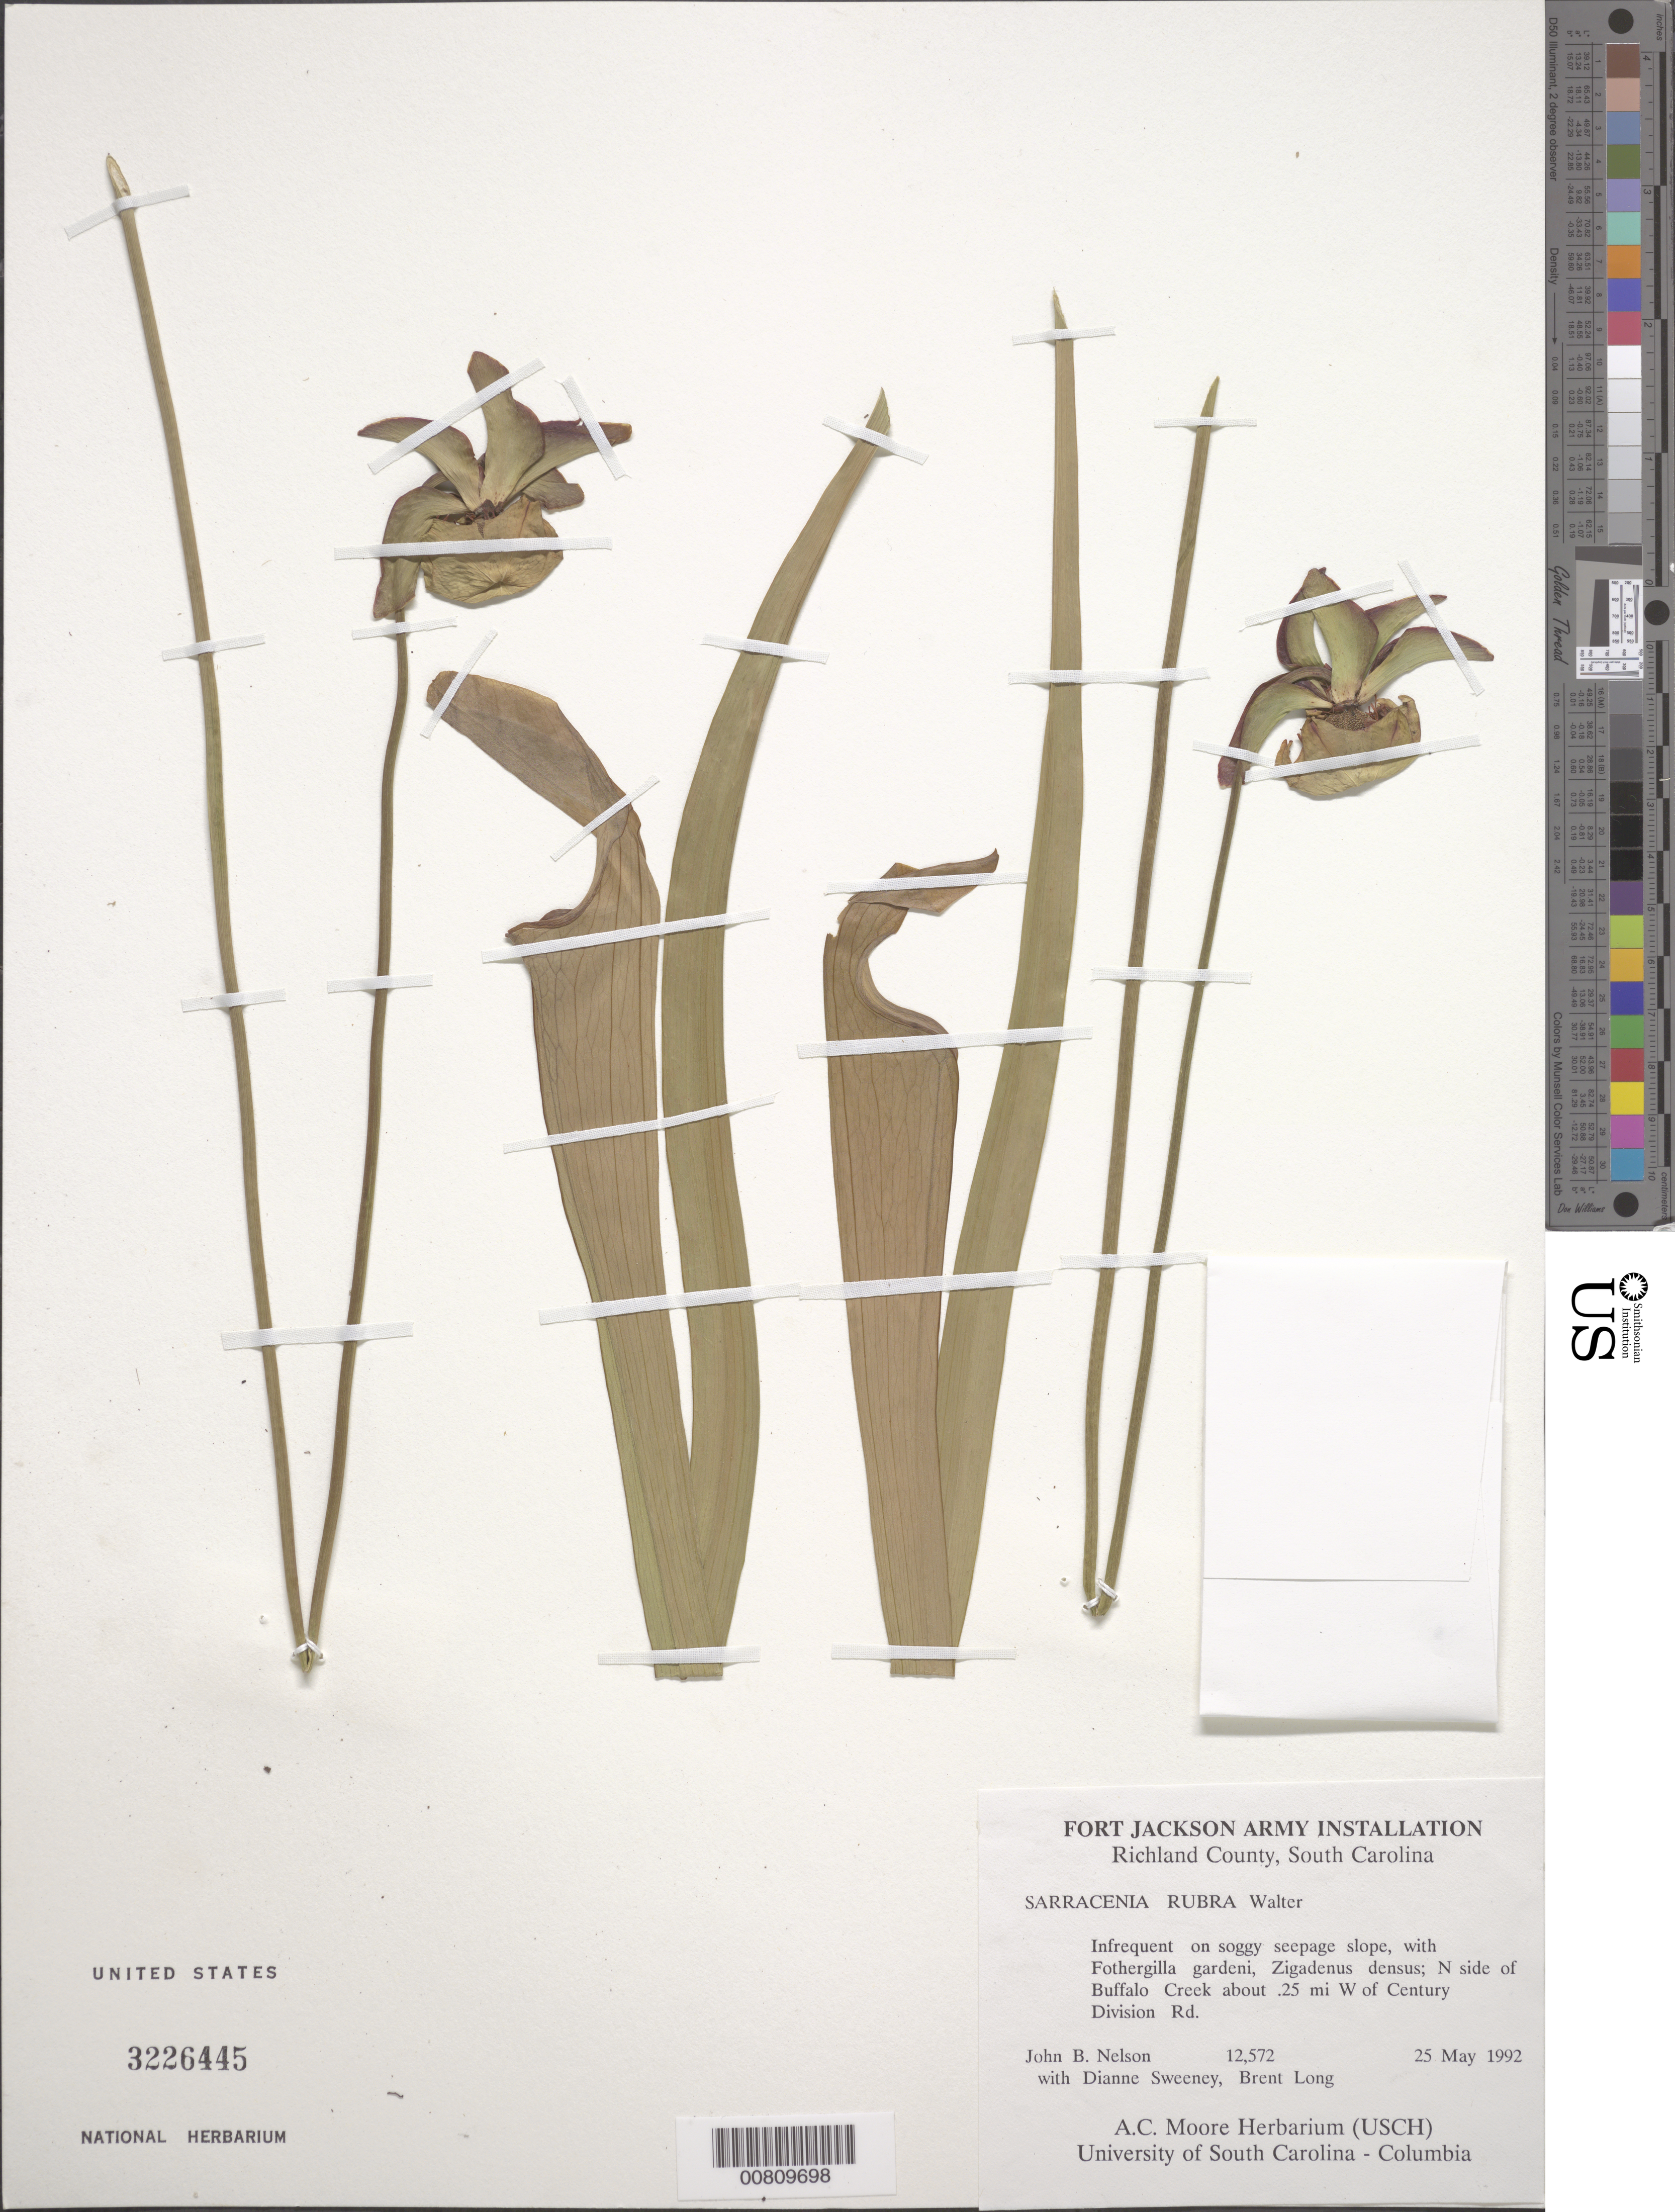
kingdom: Plantae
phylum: Tracheophyta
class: Magnoliopsida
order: Ericales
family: Sarraceniaceae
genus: Sarracenia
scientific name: Sarracenia rubra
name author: Walter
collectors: J. B. Nelson, D. Sweeney & B. Long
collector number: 12572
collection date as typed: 25 May 1992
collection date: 1992-05-25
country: United States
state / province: South Carolina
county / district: Richland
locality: N side of Buffalo Creek, W of Century Division Road.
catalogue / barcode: US 3226445